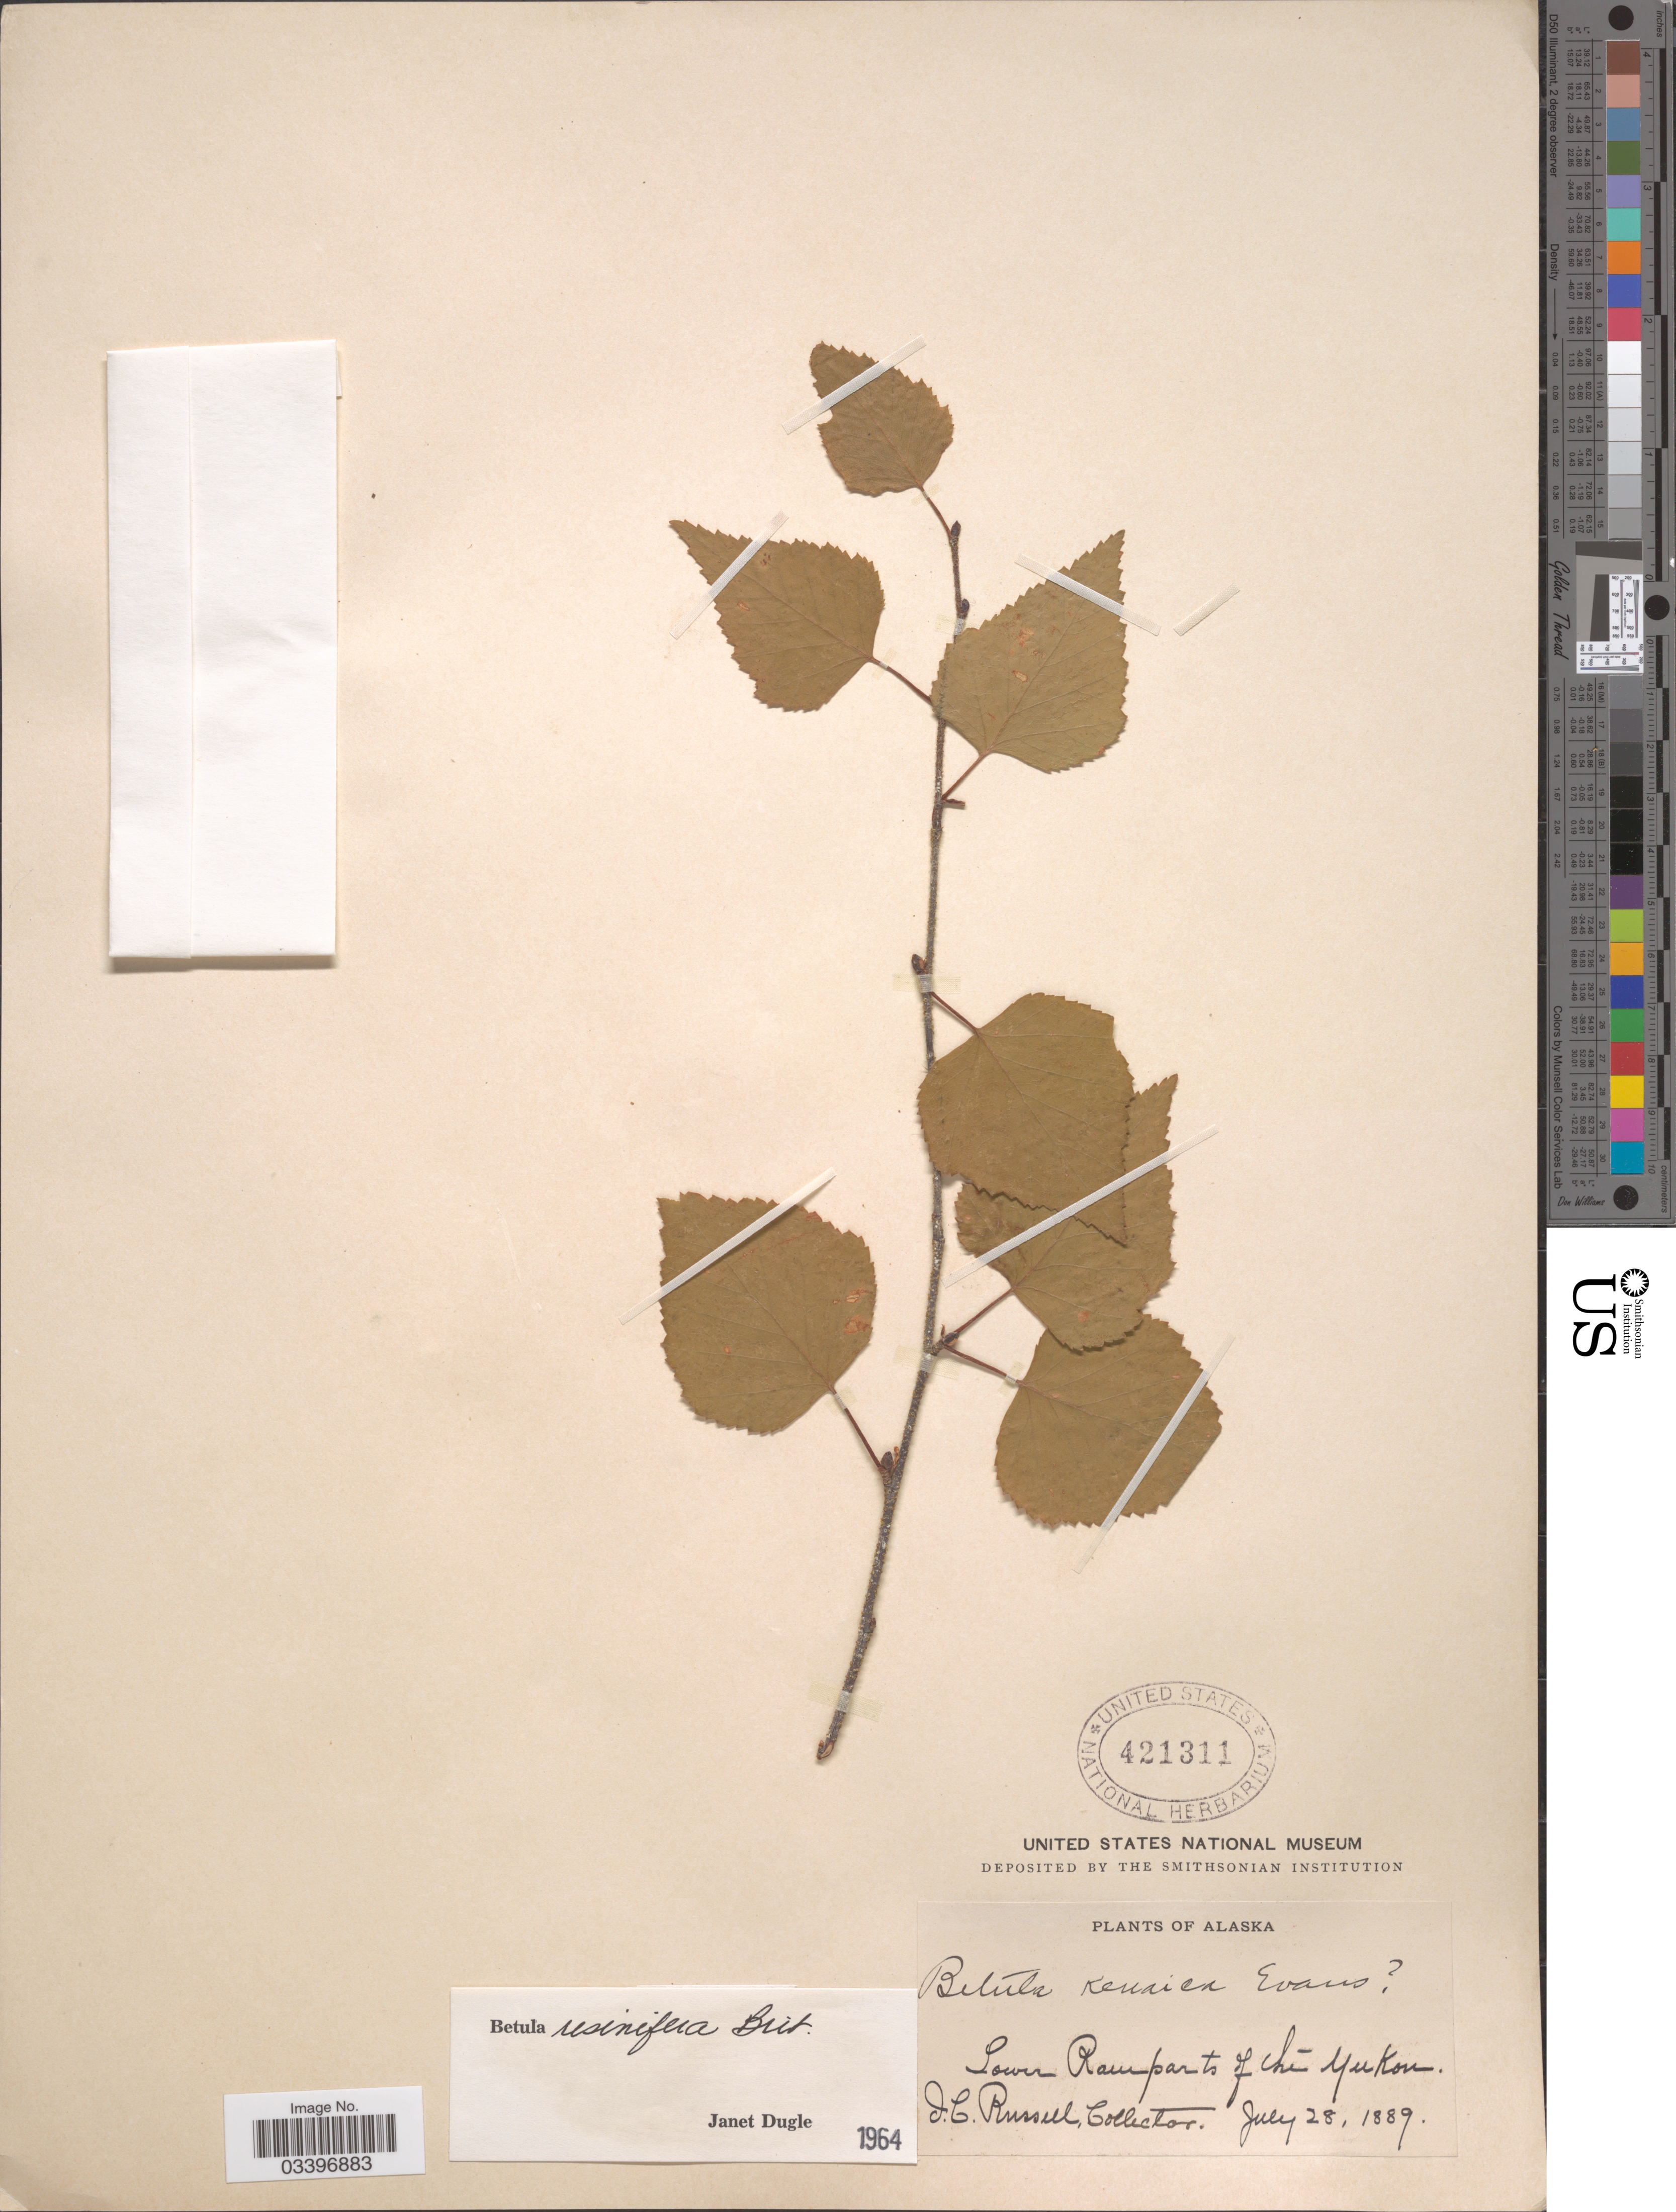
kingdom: Plantae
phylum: Tracheophyta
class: Magnoliopsida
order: Fagales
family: Betulaceae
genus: Betula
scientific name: Betula resinifera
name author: Britton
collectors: I. C. Russell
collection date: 1889-07-28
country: United States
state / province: Alaska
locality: Lower Ramparts of the Yukon.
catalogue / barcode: US 421311